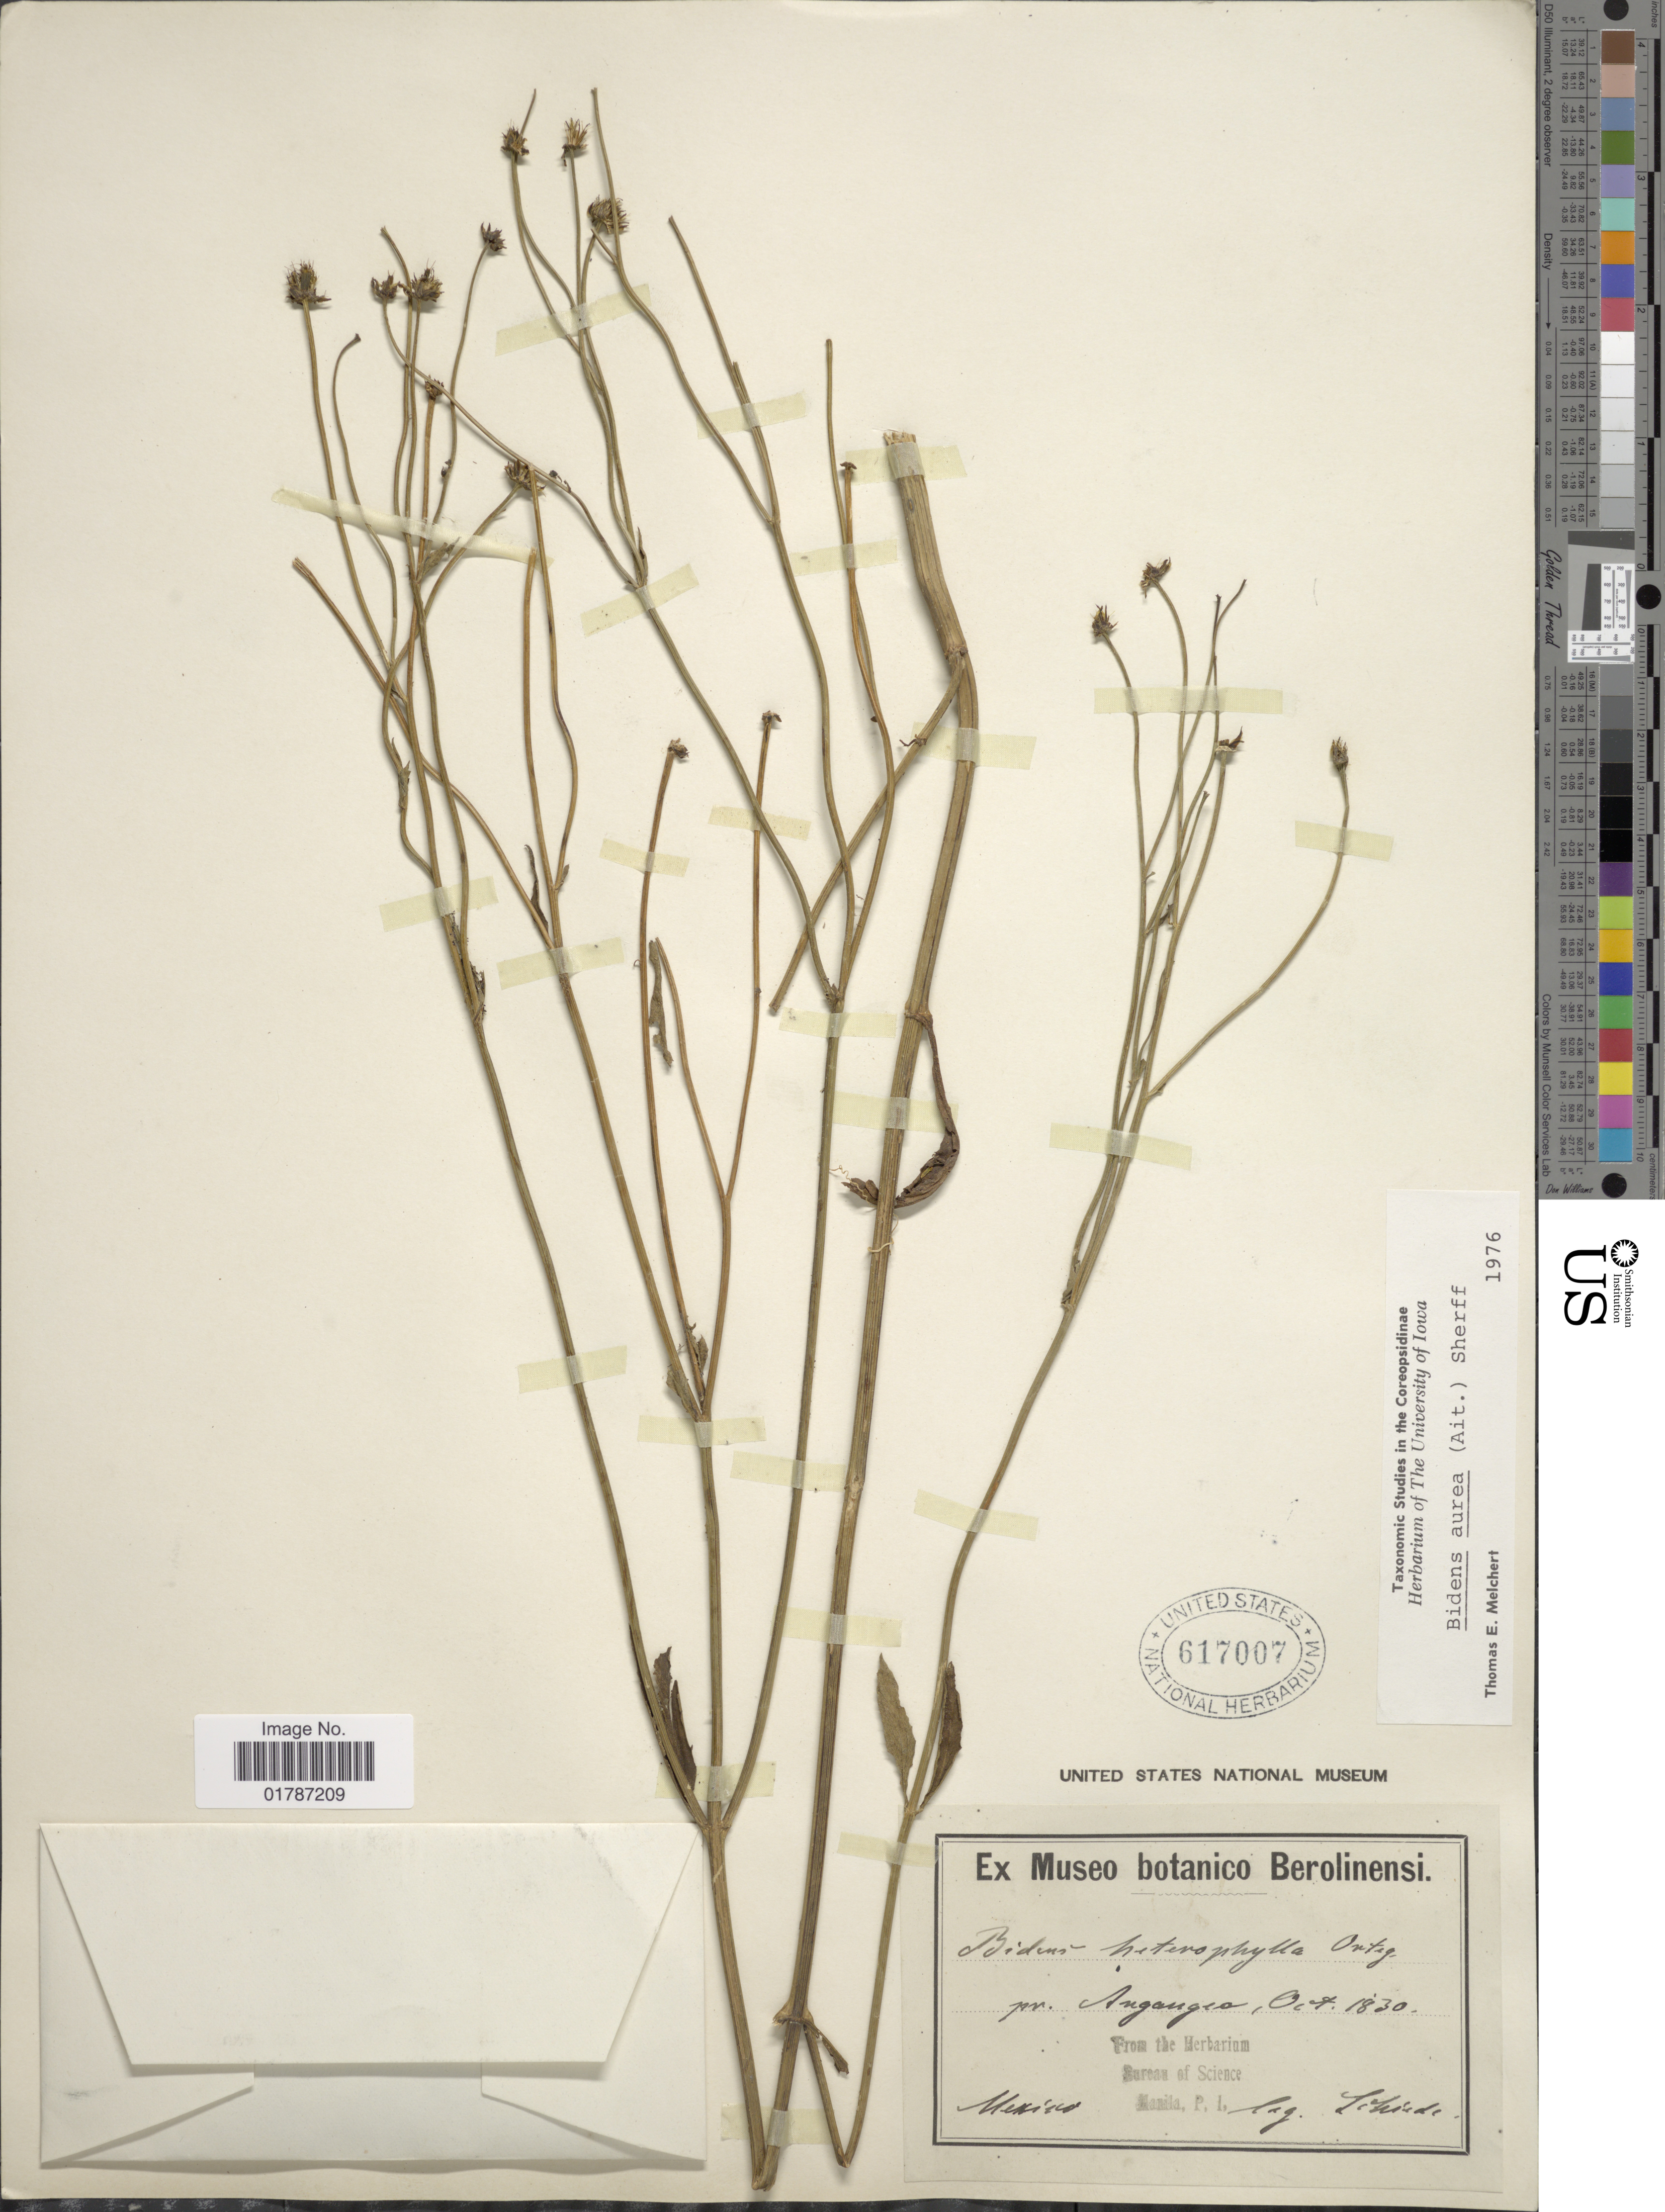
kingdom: Plantae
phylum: Tracheophyta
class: Magnoliopsida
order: Asterales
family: Asteraceae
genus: Bidens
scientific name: Bidens aurea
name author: (Aiton) Sherff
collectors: Schiede, --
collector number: s.n,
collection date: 1830-10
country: Mexico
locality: Pr. Angangeo [interpreted]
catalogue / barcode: US 617007